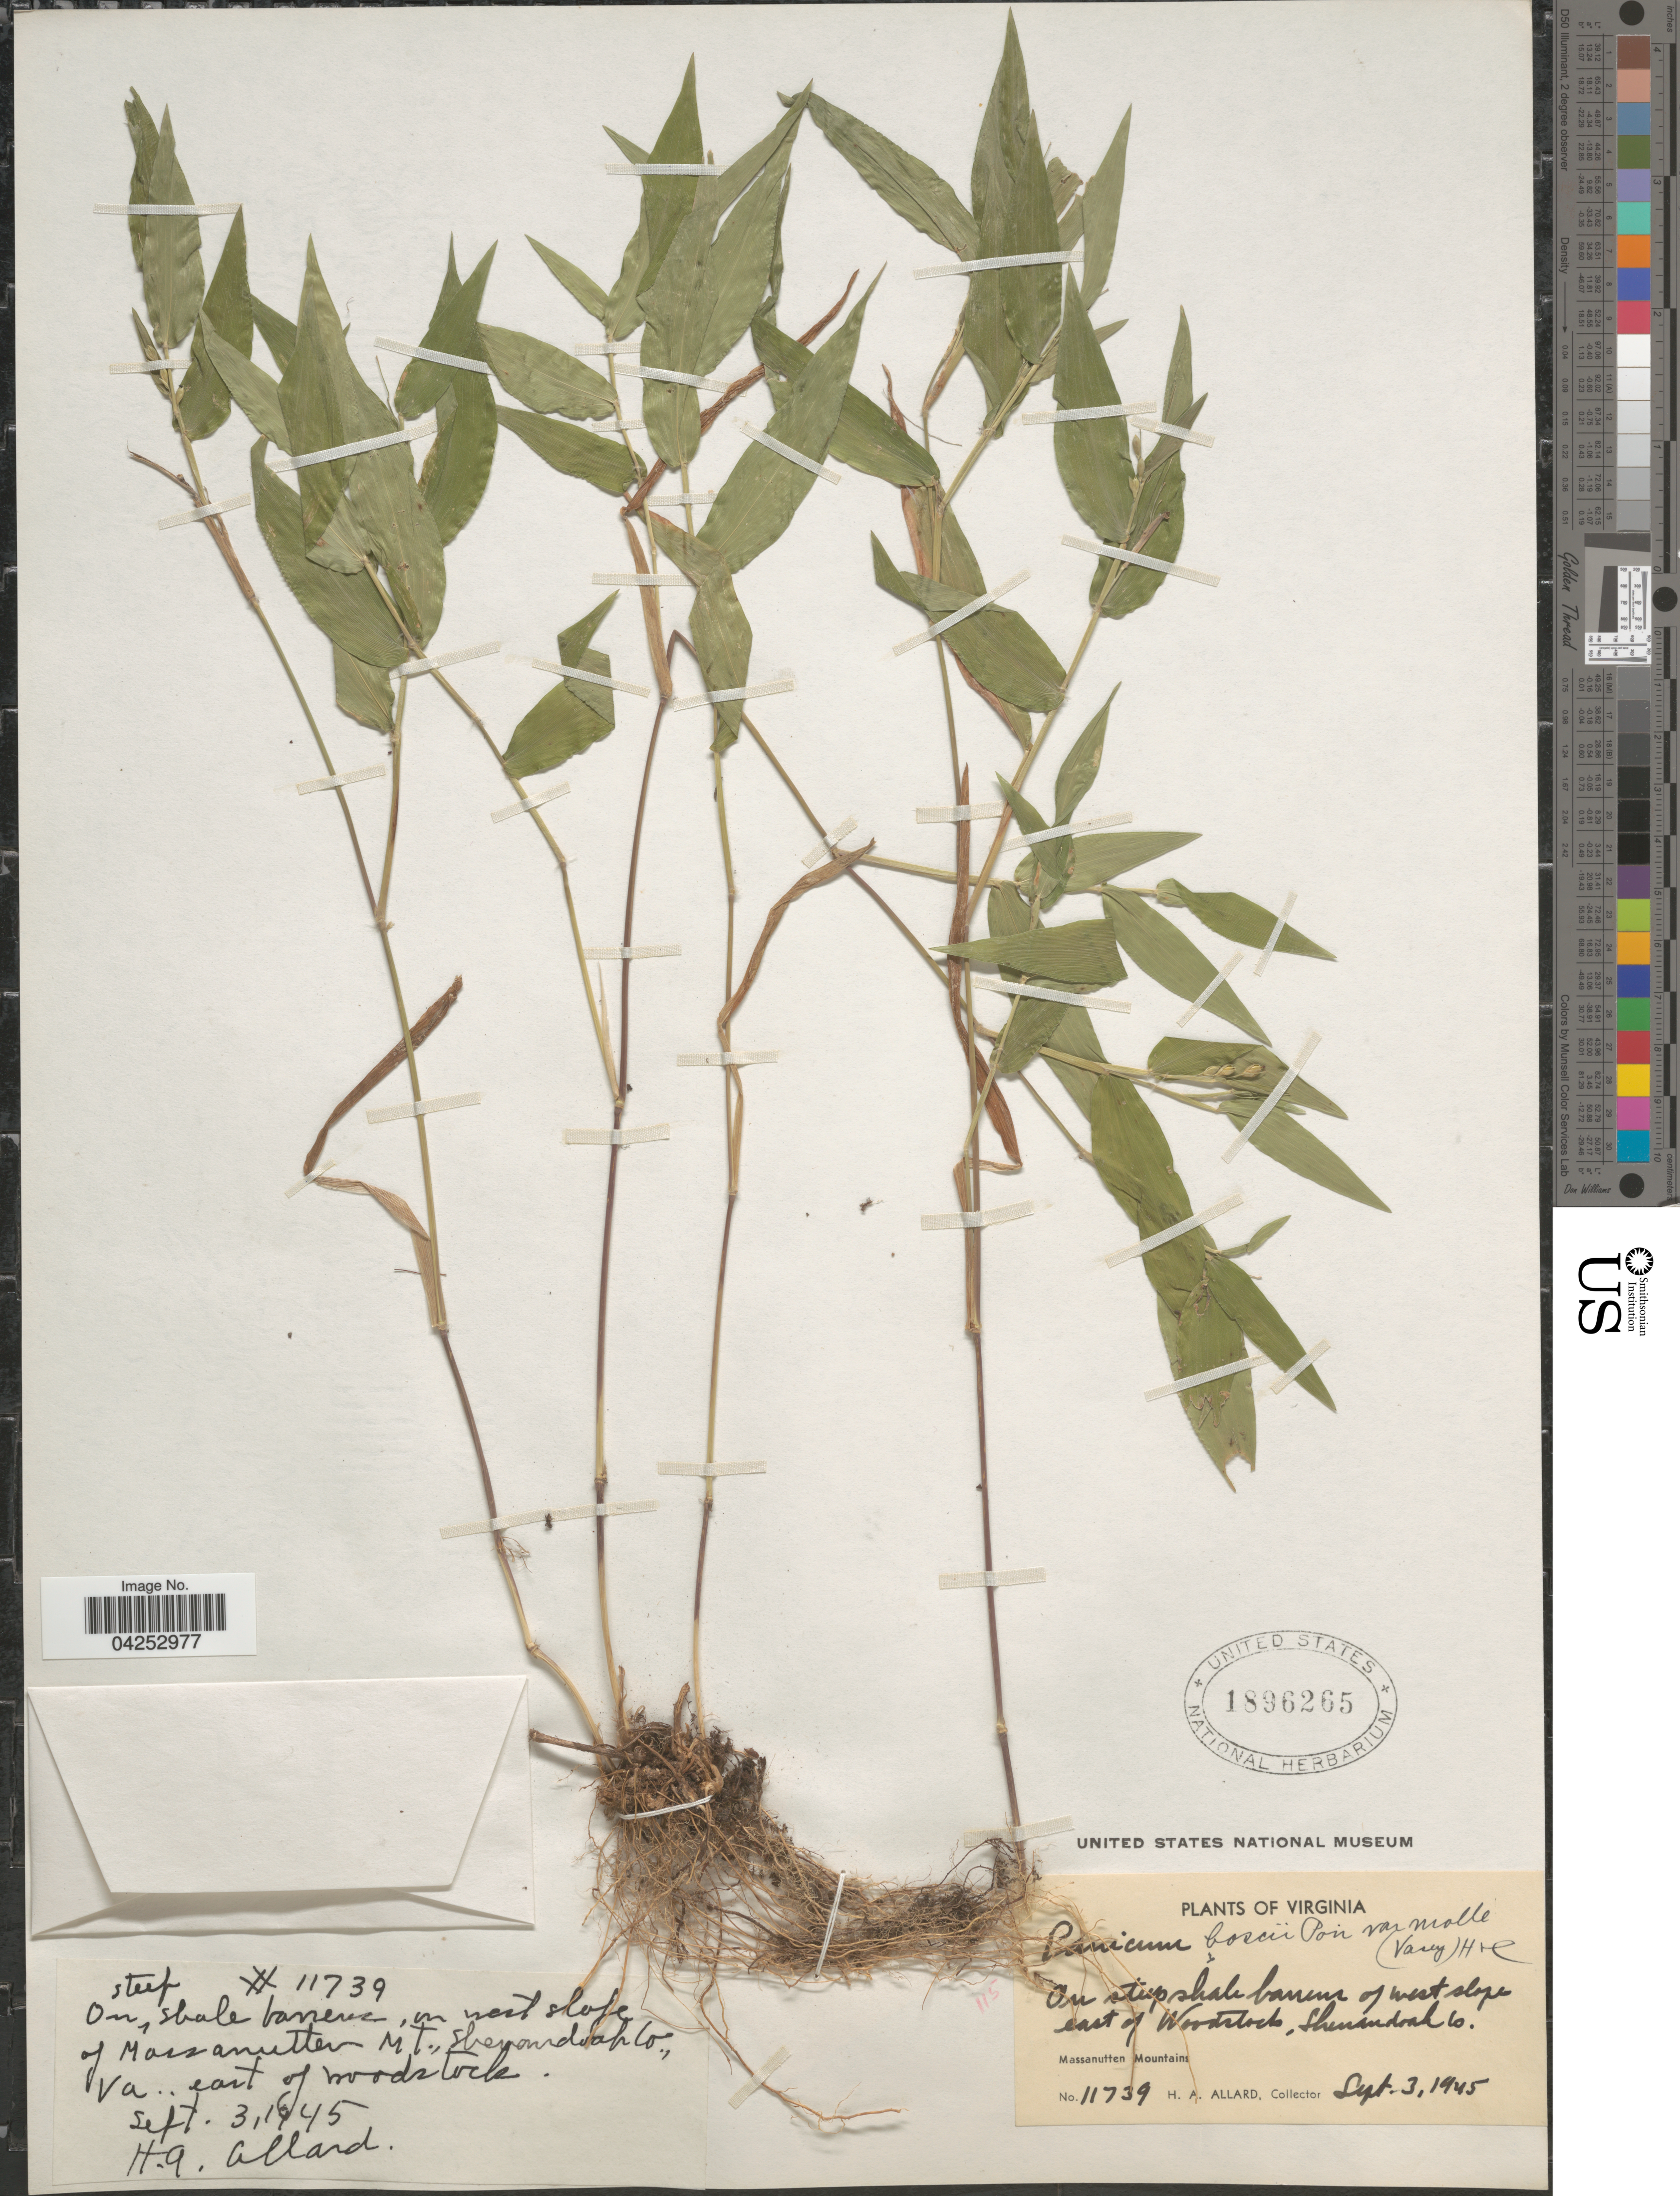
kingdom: Plantae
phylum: Tracheophyta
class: Liliopsida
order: Poales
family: Poaceae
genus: Dichanthelium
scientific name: Dichanthelium boscii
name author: (Poir.) Gould & C.A. Clark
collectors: H. A. Allard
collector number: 11739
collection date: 1945-09-03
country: United States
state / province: Virginia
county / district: Shenandoah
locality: On shale barrens, on west slope of Massanutten Mt., Shenandoah Co., east of woodstock.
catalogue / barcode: US 1896265